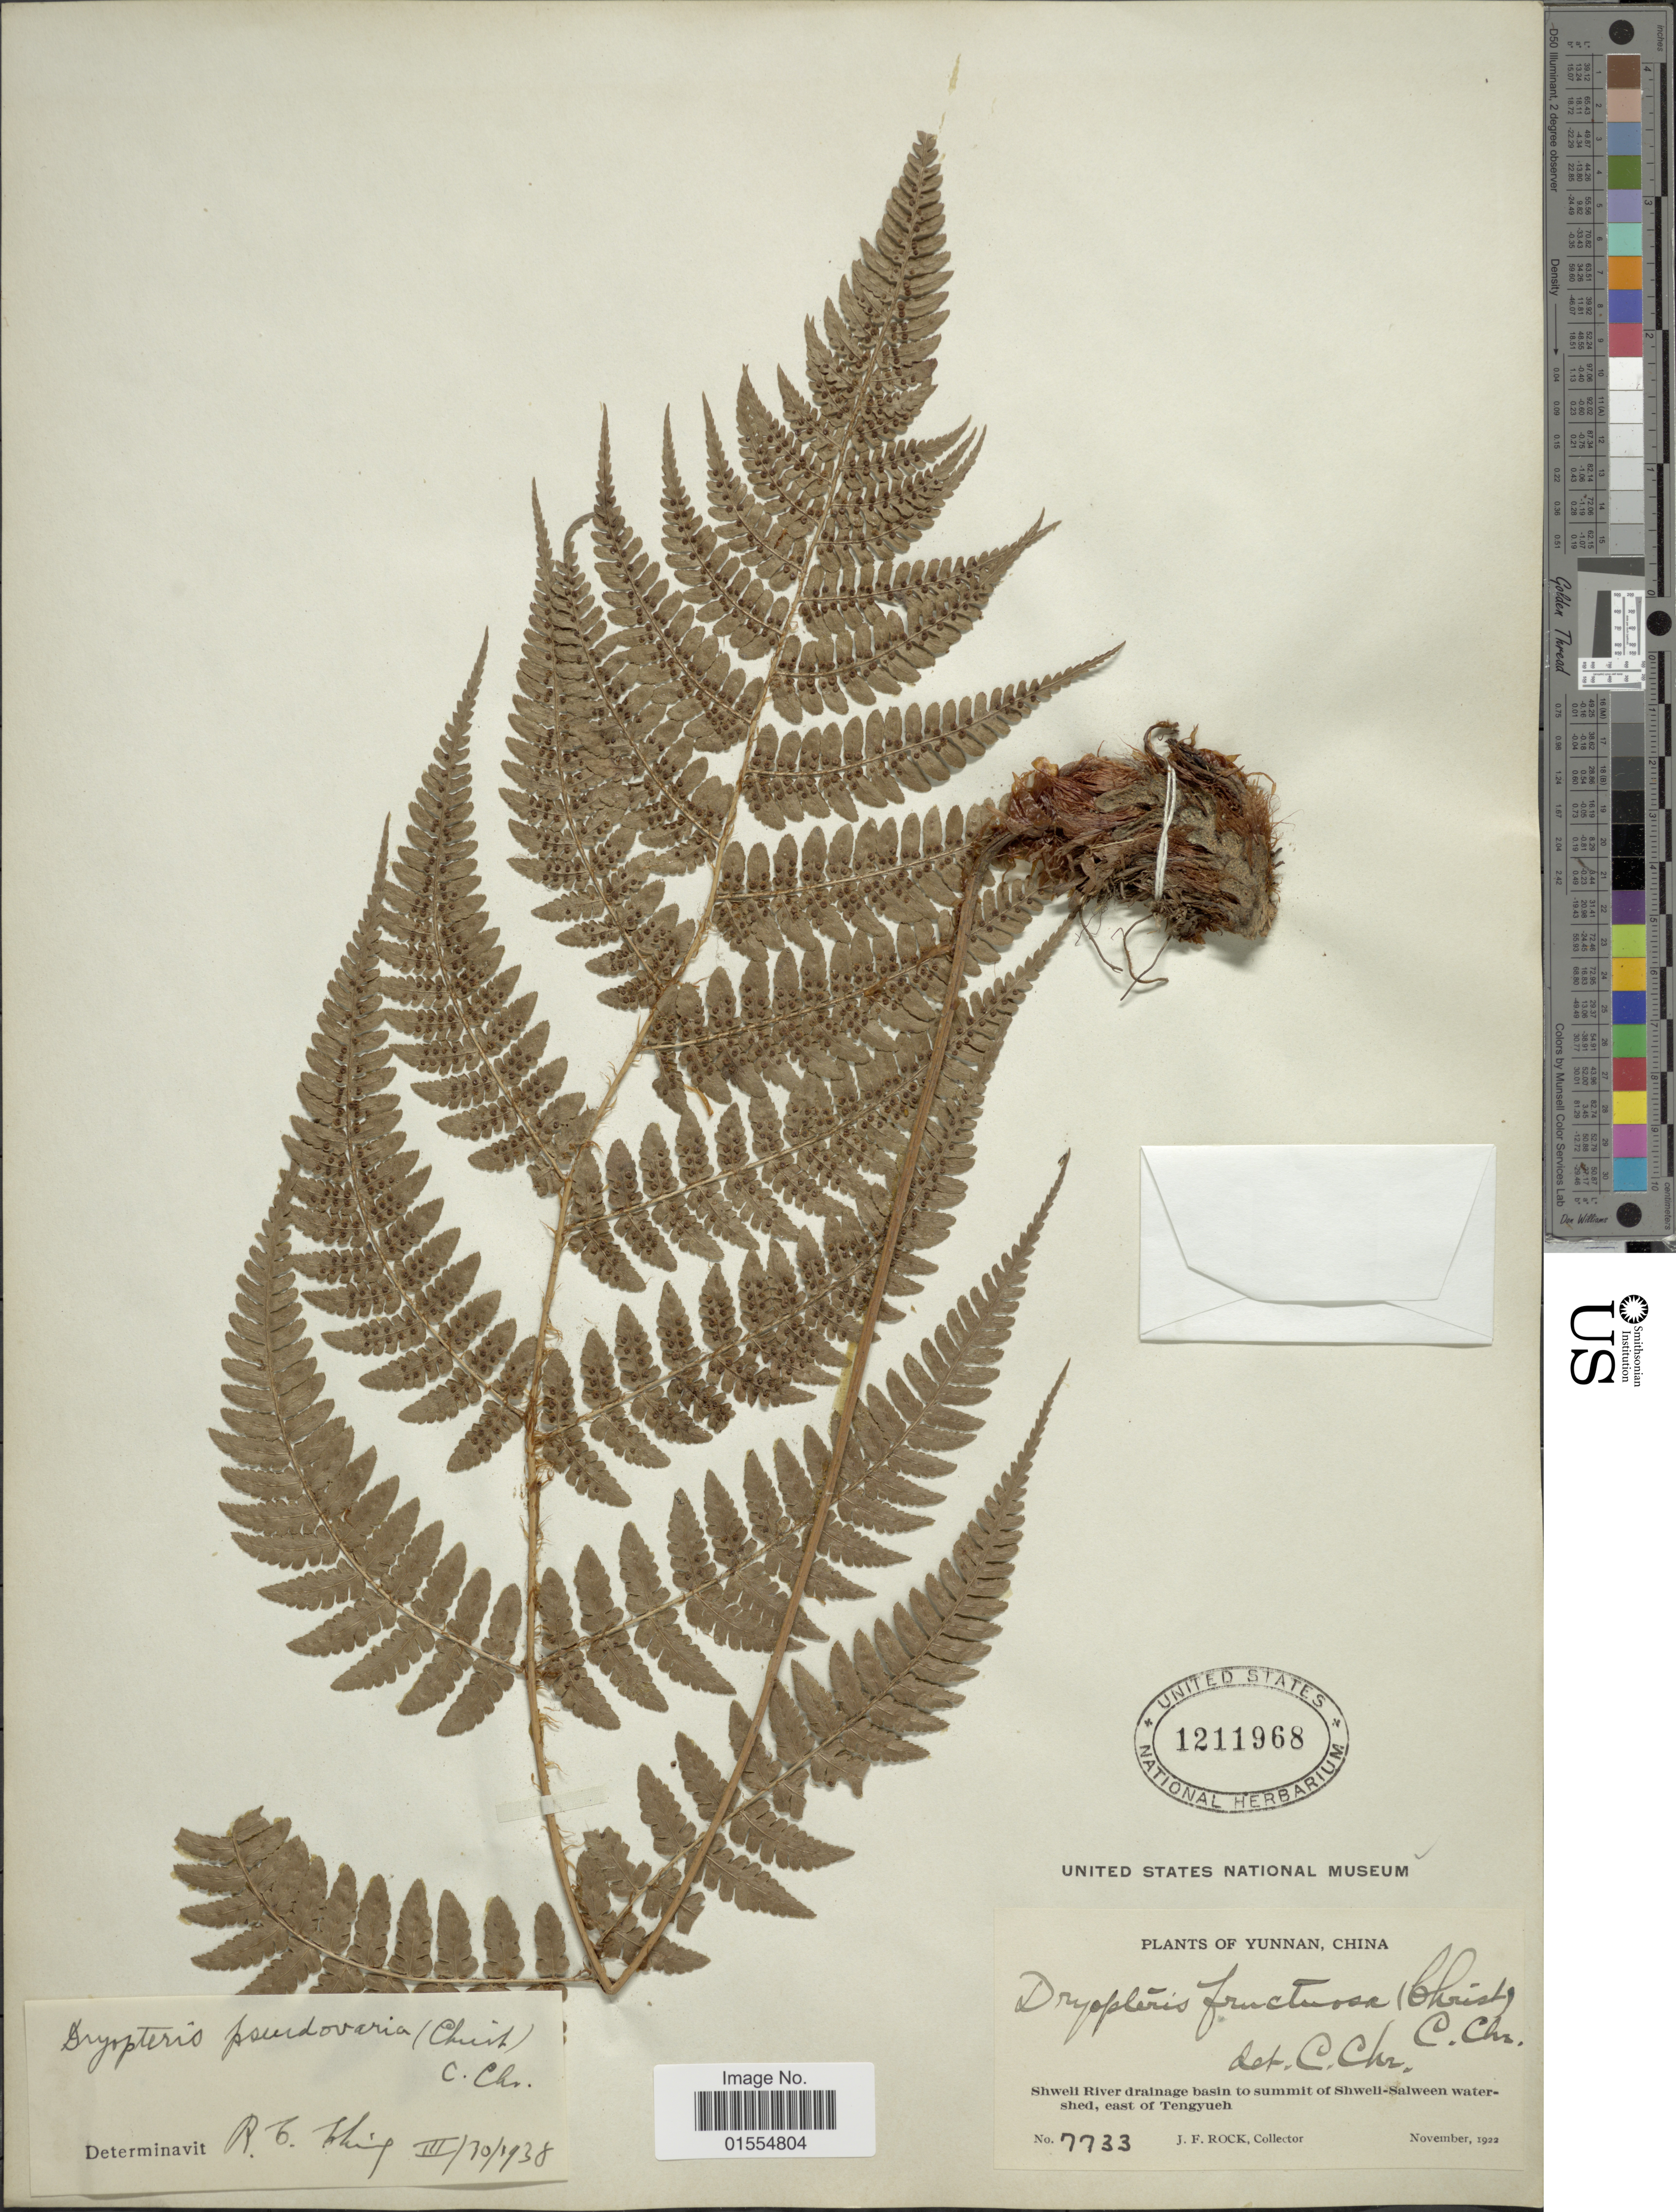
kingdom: Plantae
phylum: Tracheophyta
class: Polypodiopsida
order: Polypodiales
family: Dryopteridaceae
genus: Dryopteris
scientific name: Dryopteris pseudovaria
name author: (Christ) C. Chr.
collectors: J. Rock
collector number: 7733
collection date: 1922-11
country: China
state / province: Yunnan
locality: Yunnan, China, Shweli River drainage basin to summit of Shweli-Salween watershed, east of Tengyueh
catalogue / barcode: US 1211968